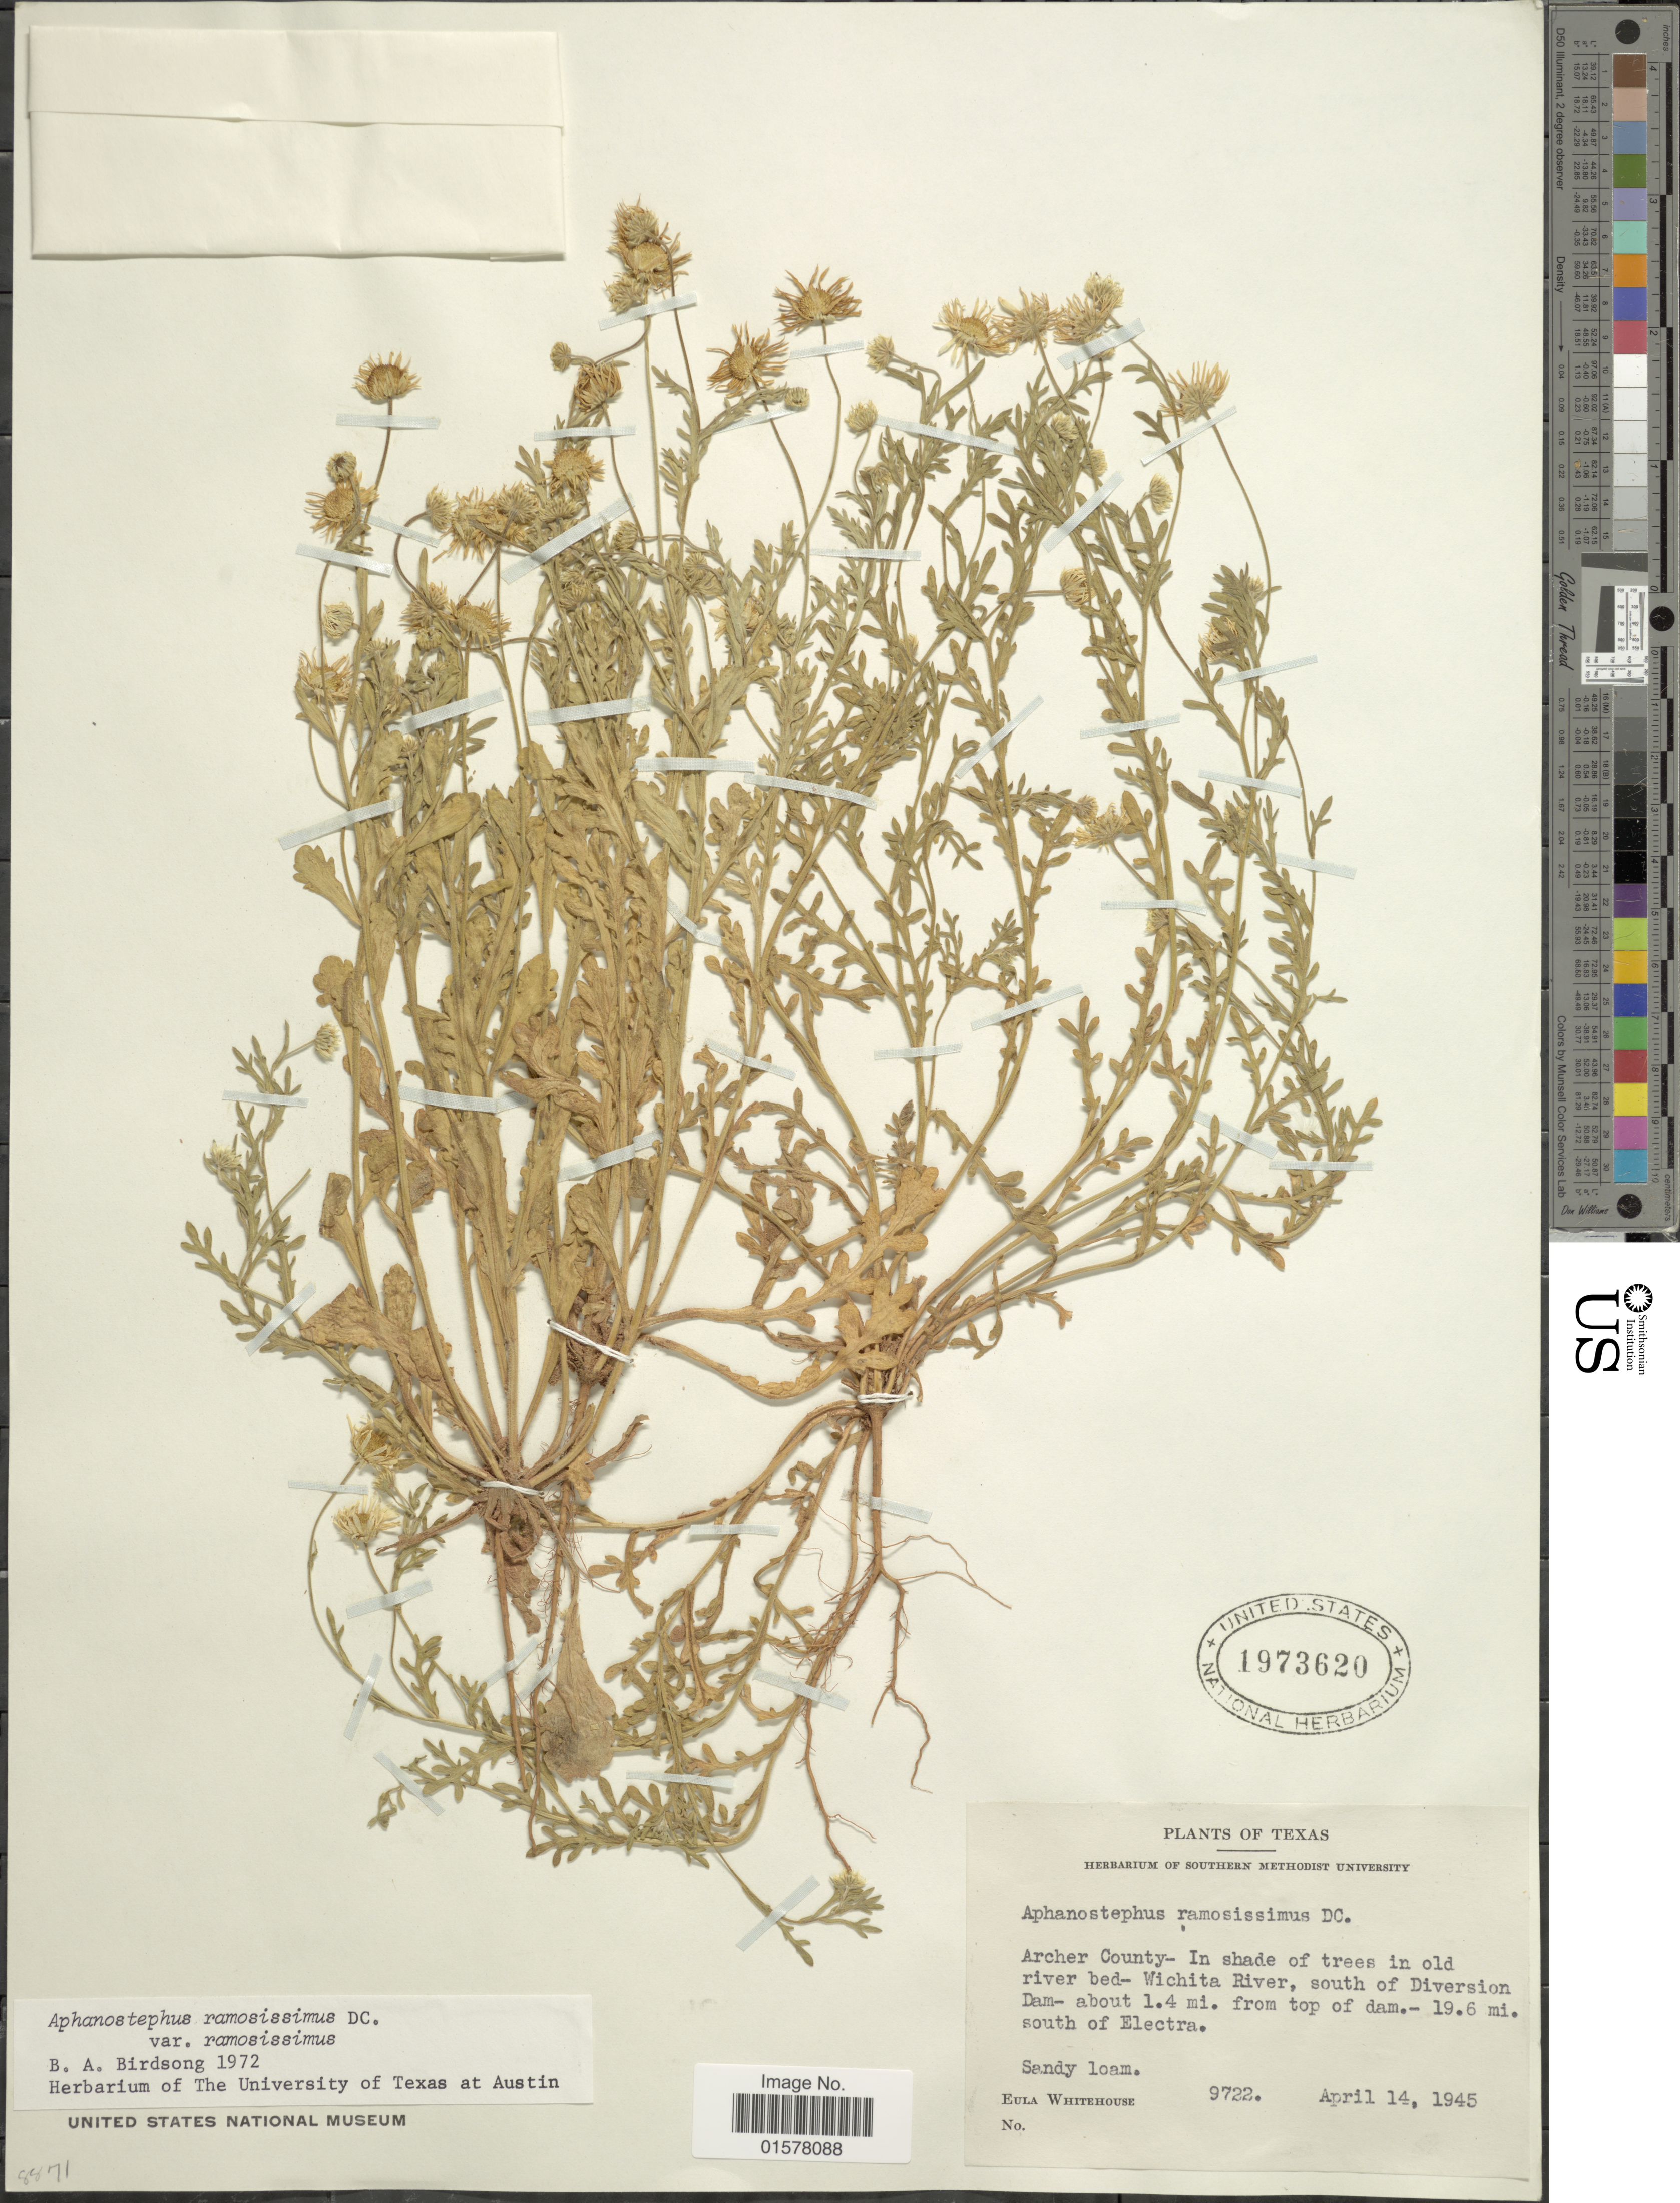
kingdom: Plantae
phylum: Tracheophyta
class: Magnoliopsida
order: Asterales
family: Asteraceae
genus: Aphanostephus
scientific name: Aphanostephus ramosissimus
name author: DC.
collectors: E. Whitehouse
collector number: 9822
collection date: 1945-04-14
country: United States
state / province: Texas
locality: Archer County, In shade of trees in old river bed-Wichita River, south of Diversion, Dam about 1.4 mi. from top of dam, 19.6 mi. south of Electra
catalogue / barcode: US 1973620